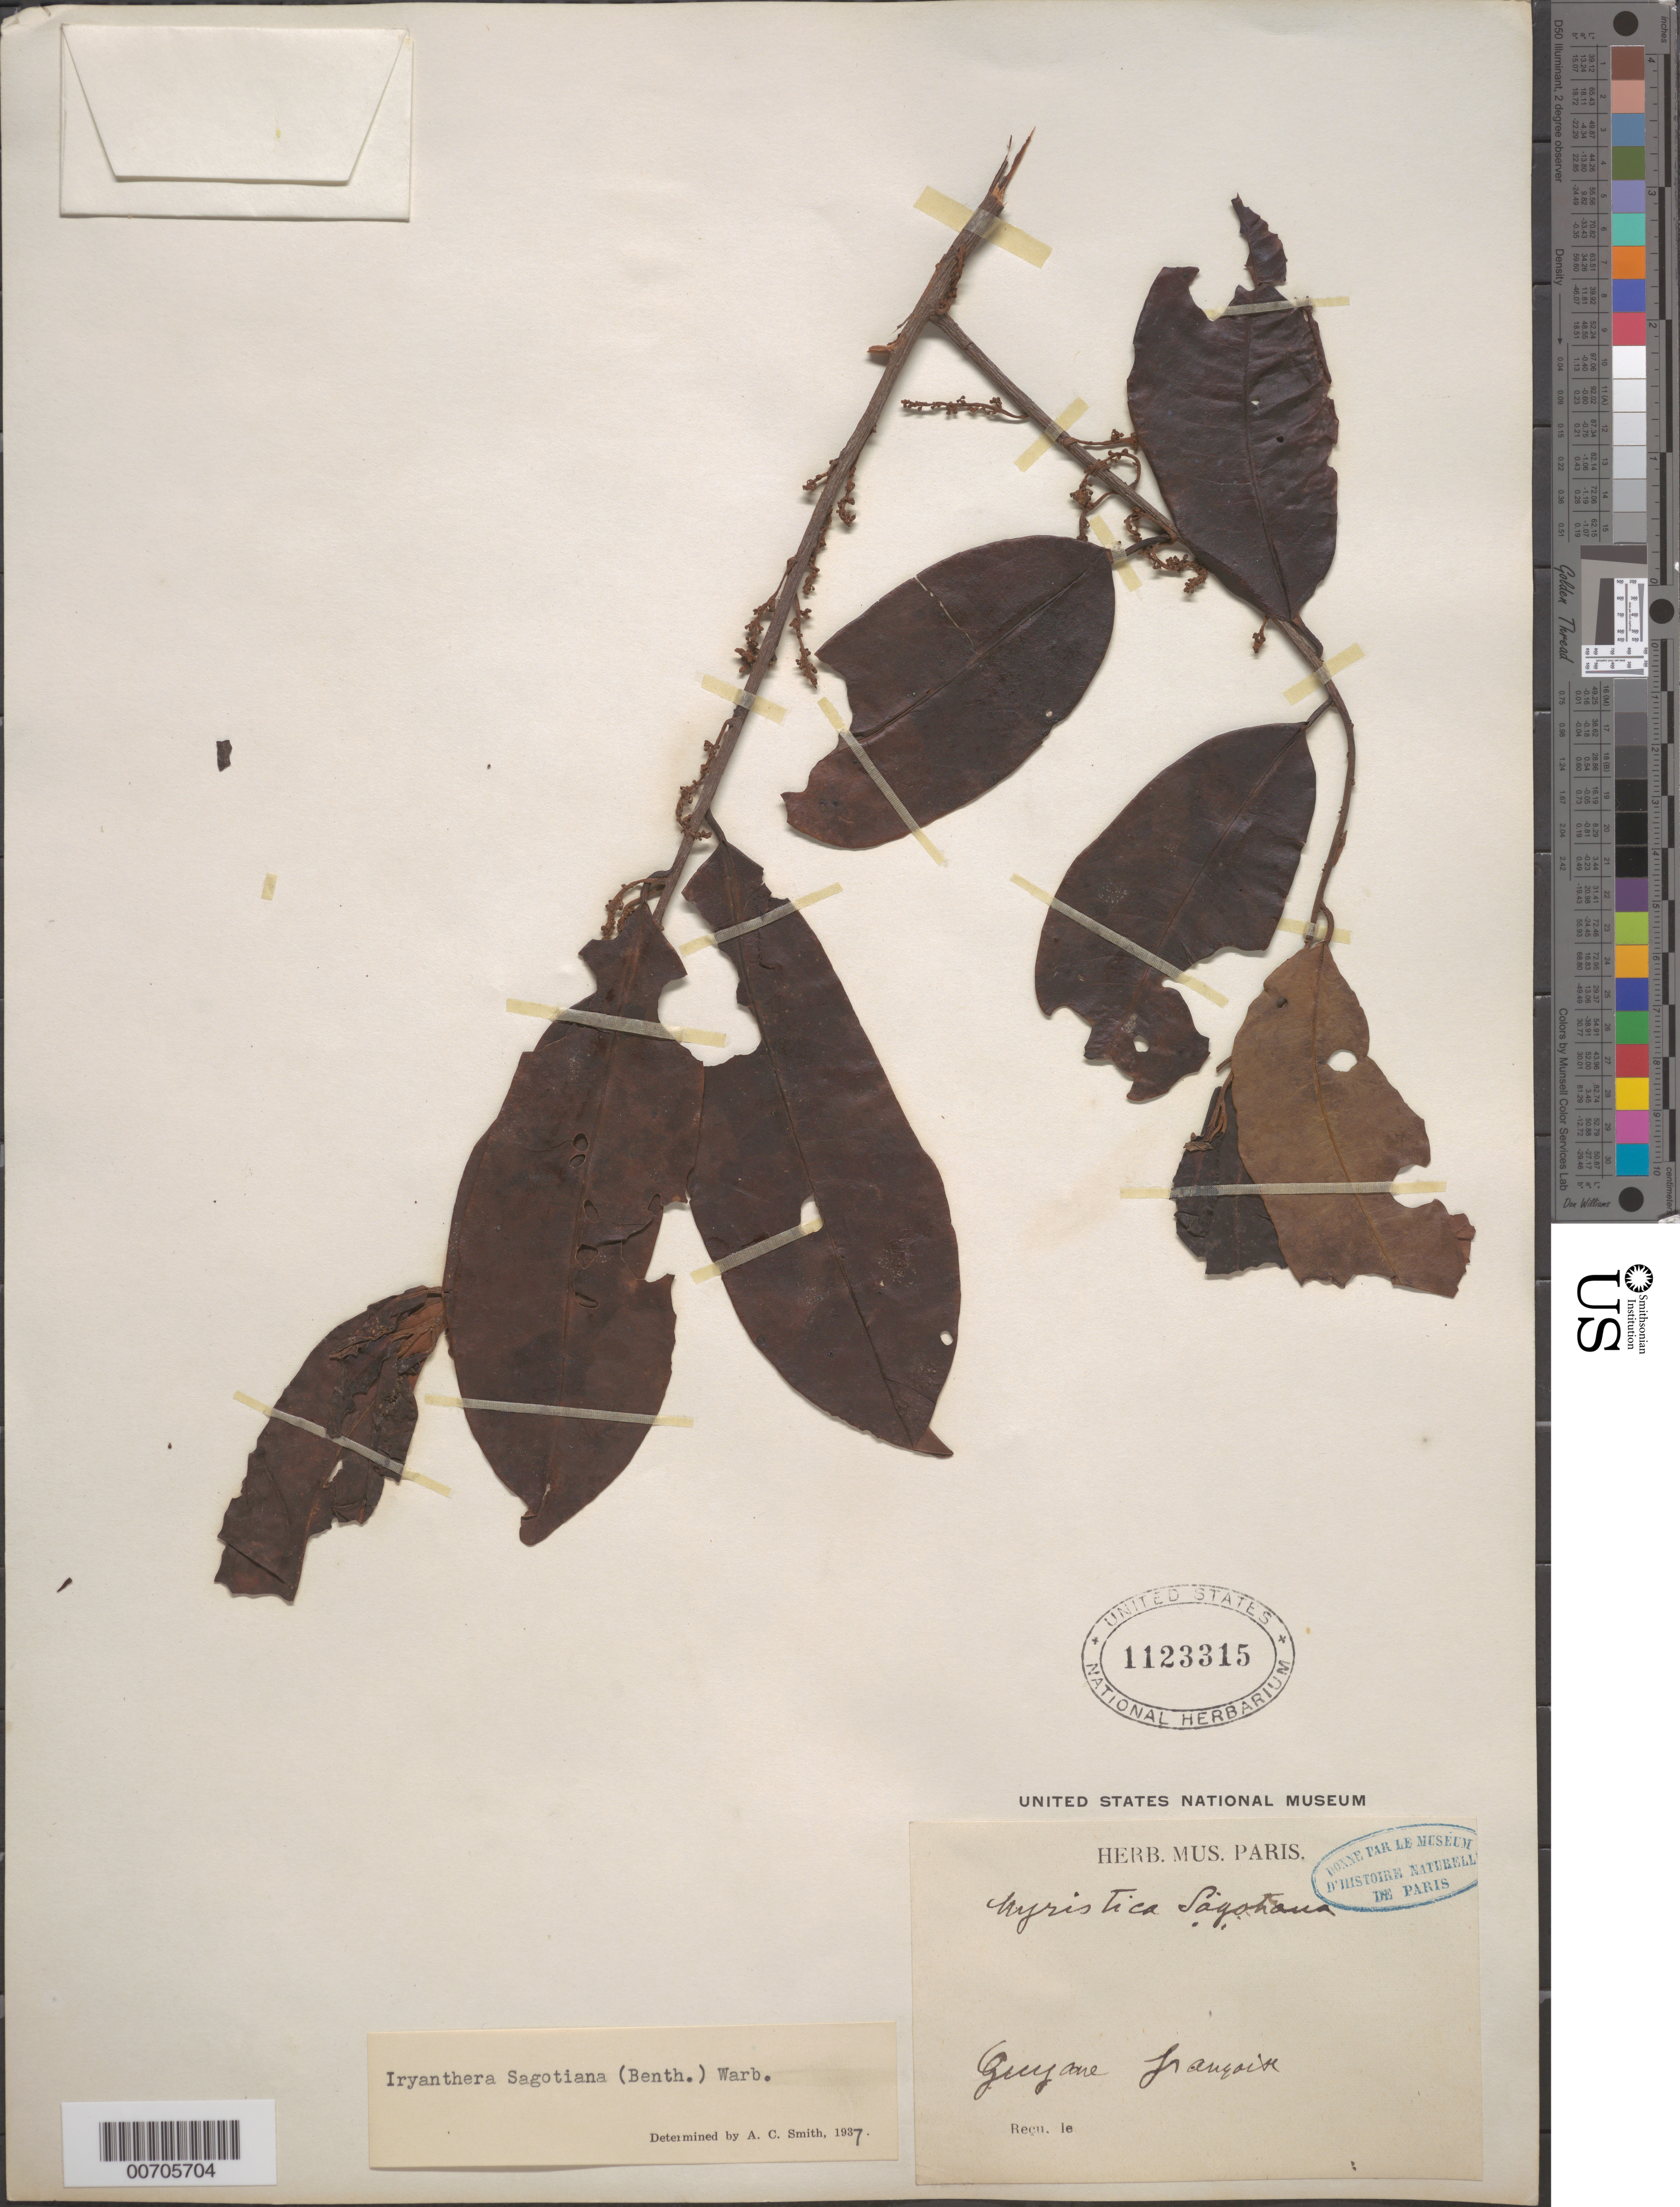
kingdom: Plantae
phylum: Tracheophyta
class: Magnoliopsida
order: Magnoliales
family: Myristicaceae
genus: Iryanthera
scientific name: Iryanthera sagotiana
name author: (Benth.) Warb.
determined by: Smith, A. C.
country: French Guiana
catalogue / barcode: US 1123315